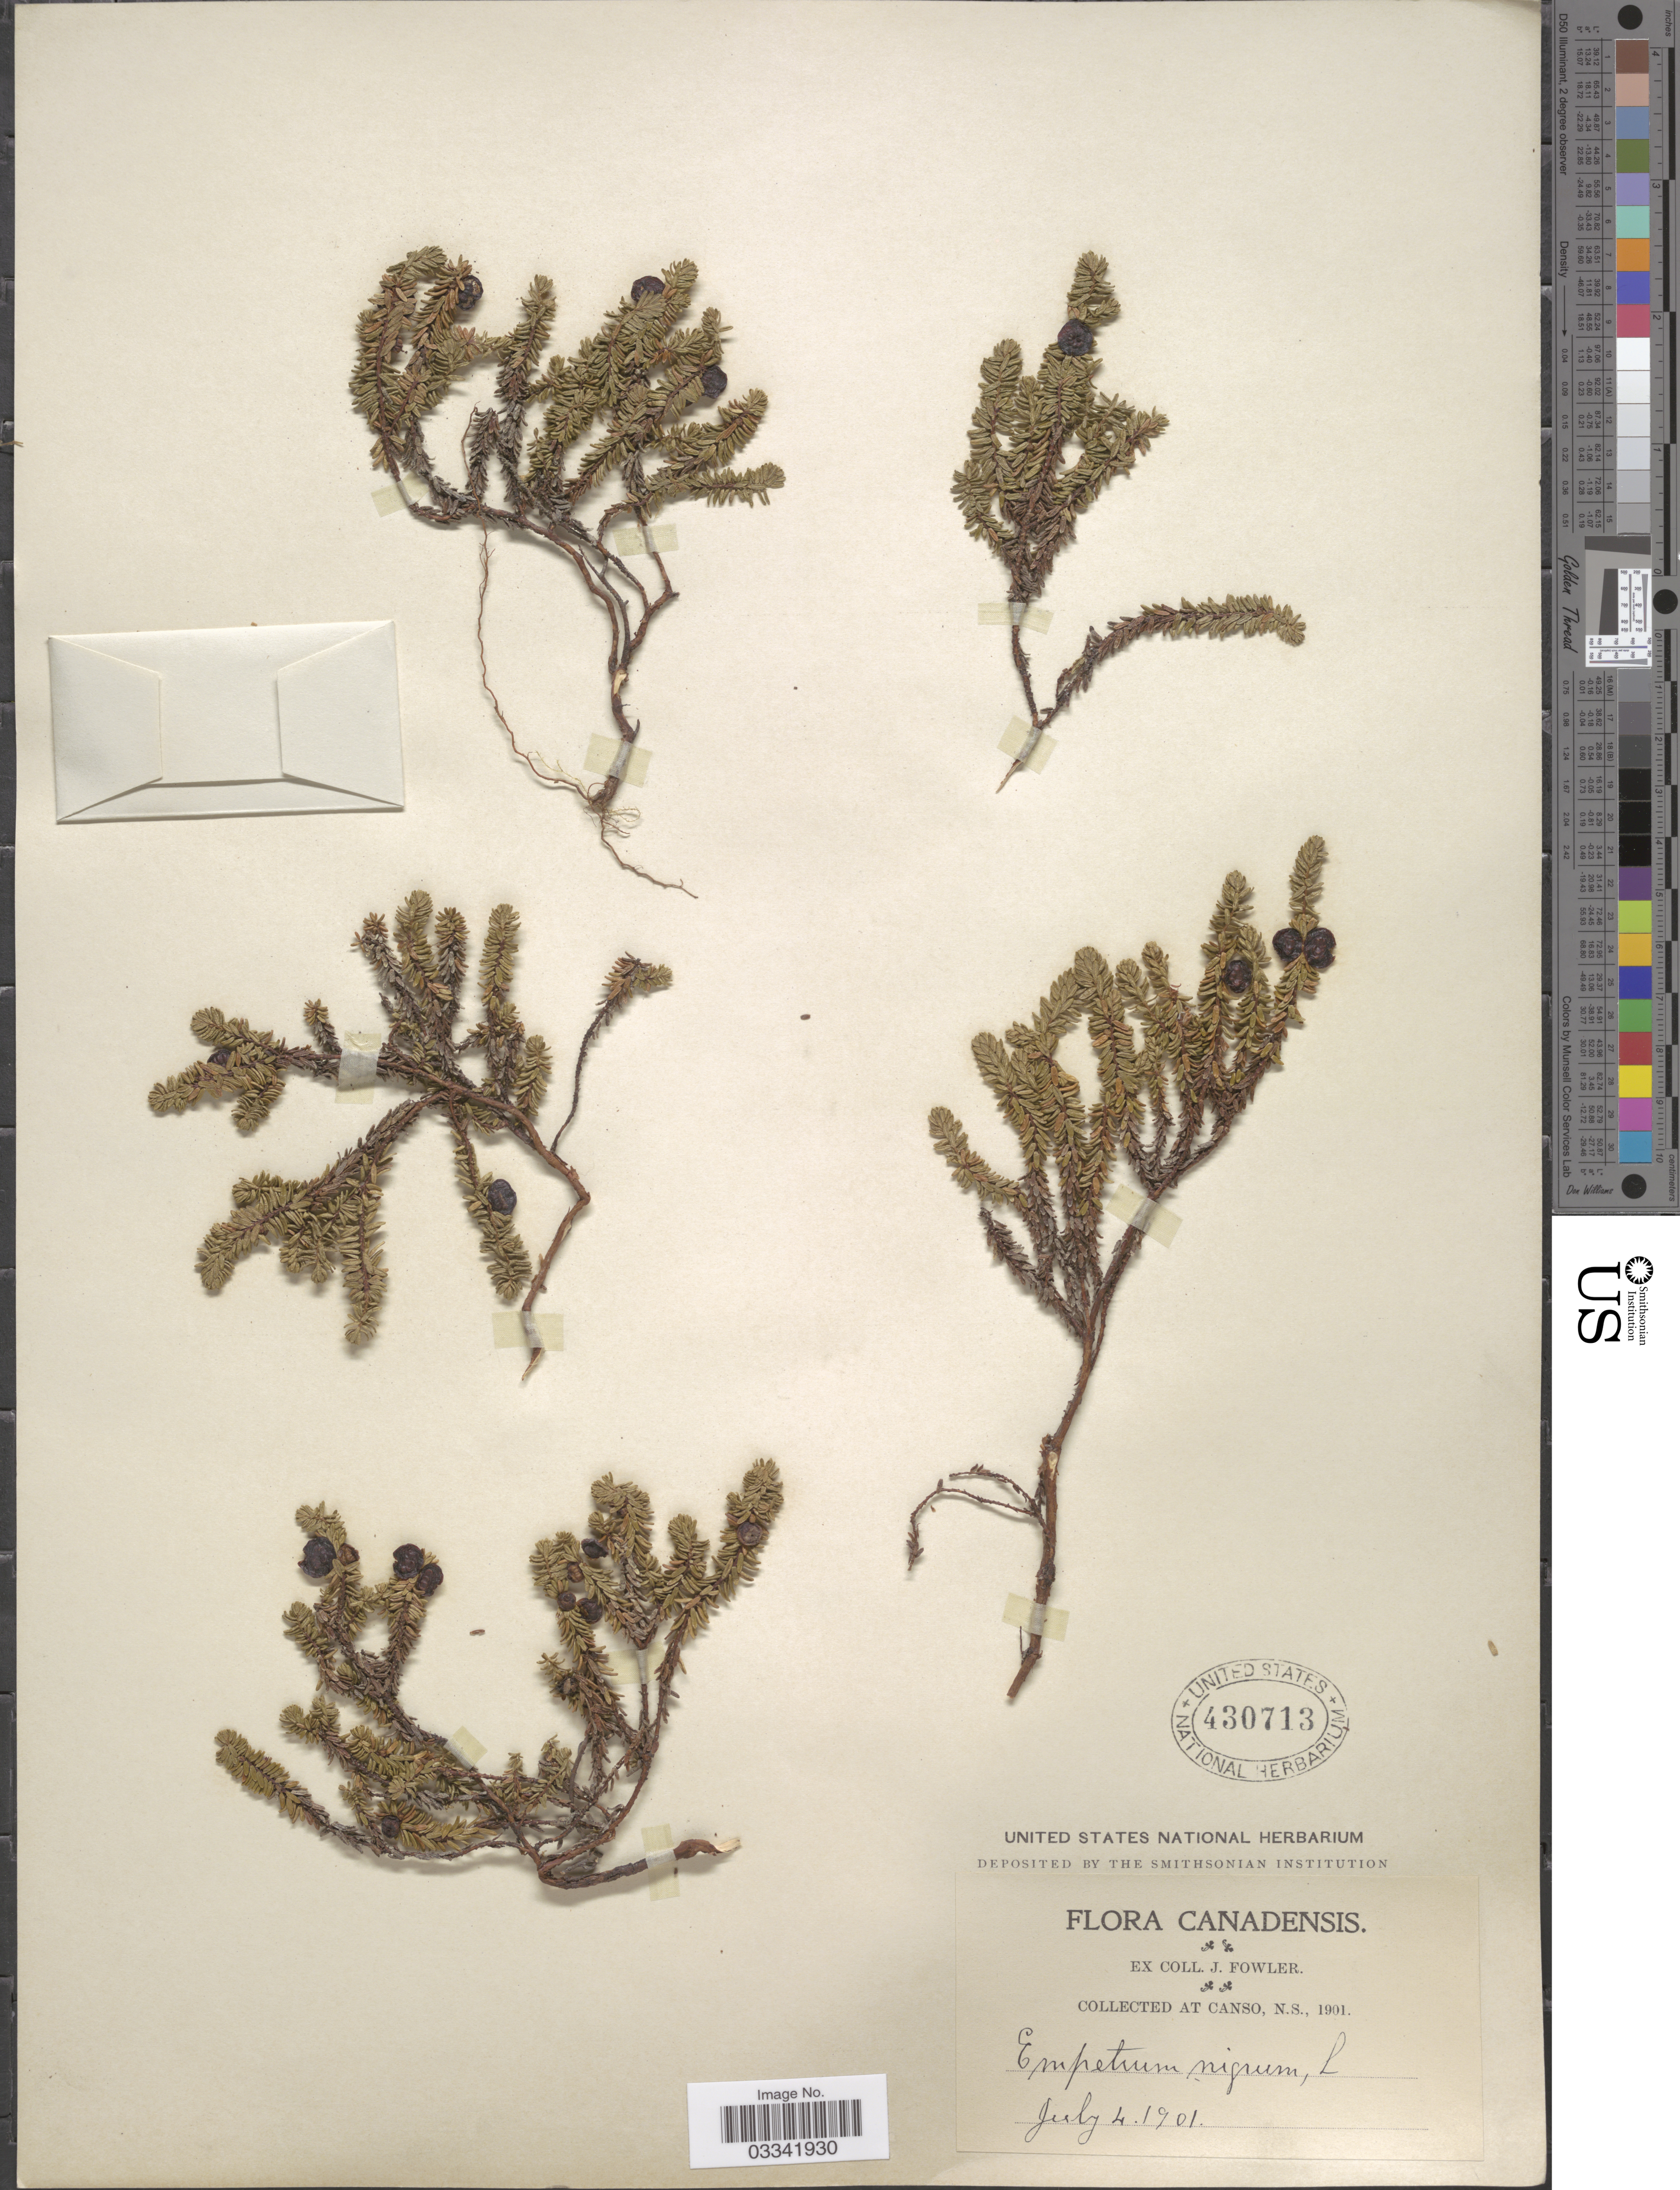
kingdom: Plantae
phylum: Tracheophyta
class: Magnoliopsida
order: Ericales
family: Ericaceae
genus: Empetrum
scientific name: Empetrum nigrum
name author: L.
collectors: J. Fowler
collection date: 1901-07-04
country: Canada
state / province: Nova Scotia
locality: Canso.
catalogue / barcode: US 430713